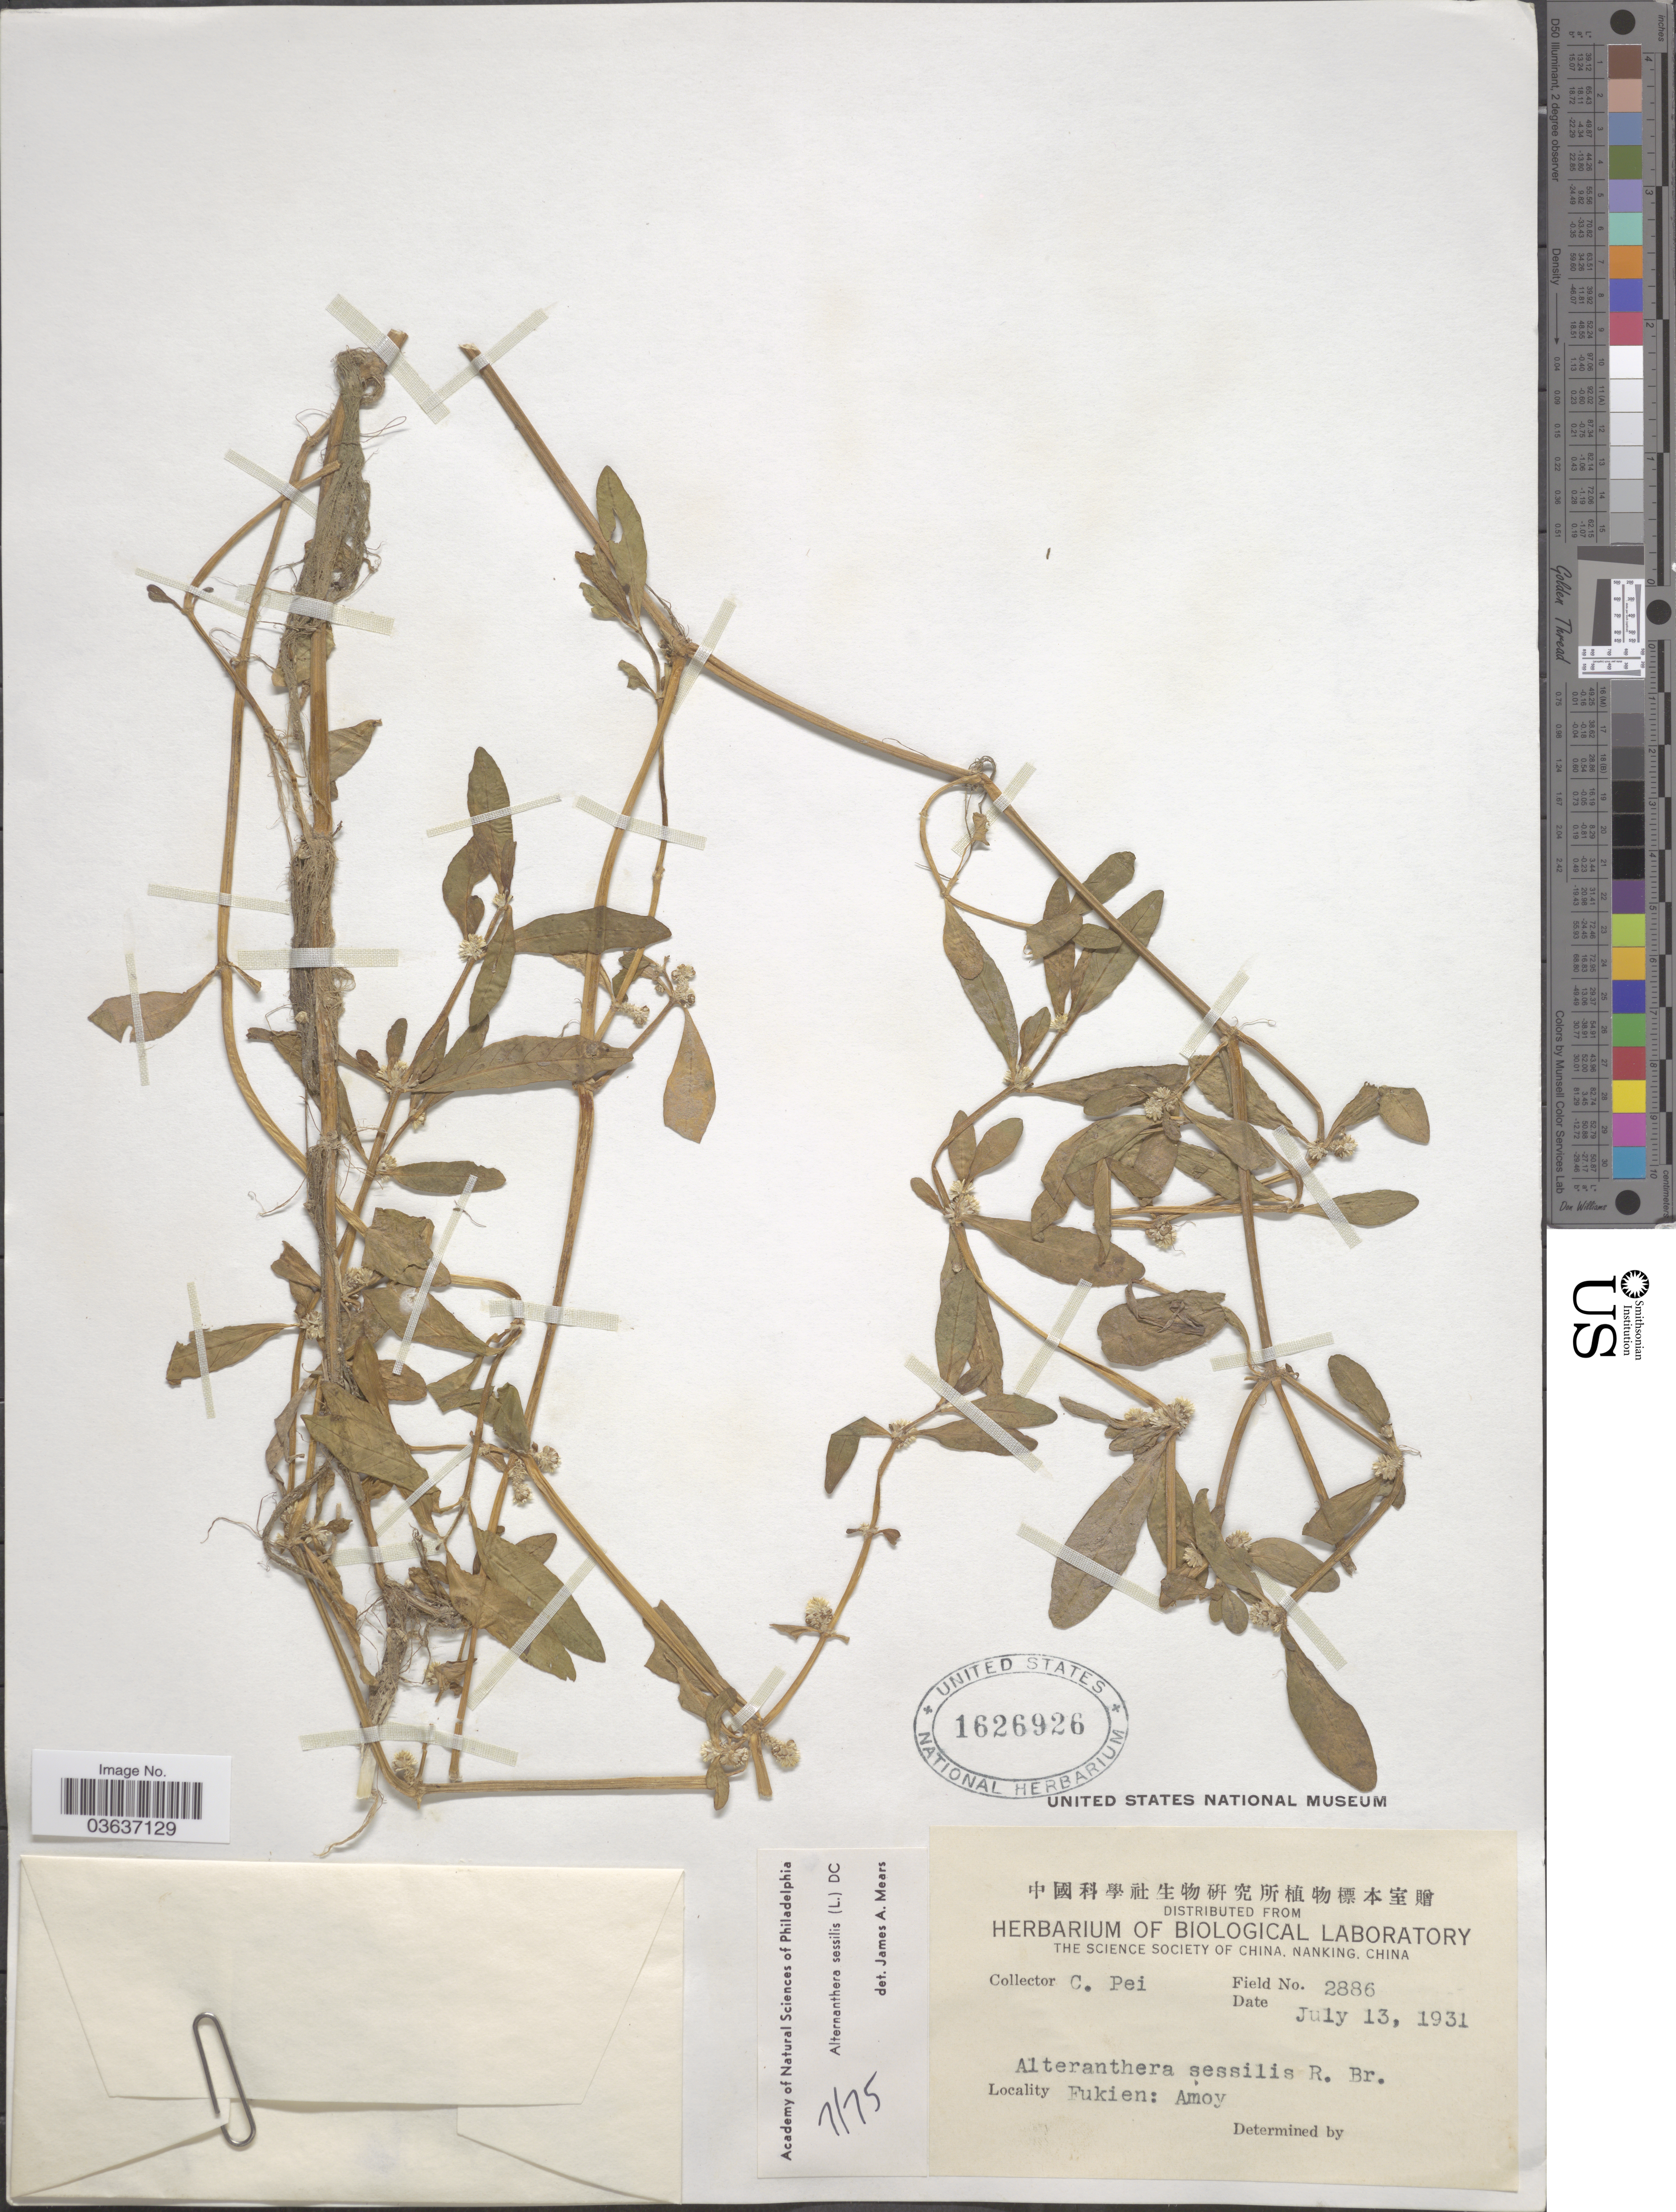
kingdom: Plantae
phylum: Tracheophyta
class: Magnoliopsida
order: Caryophyllales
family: Amaranthaceae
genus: Alternanthera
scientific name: Alternanthera sessilis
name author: (L.) DC.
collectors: C. P'ei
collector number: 2886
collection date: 1931-07-13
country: China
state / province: Fujian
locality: Fukien: Amoy.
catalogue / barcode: US 1626926